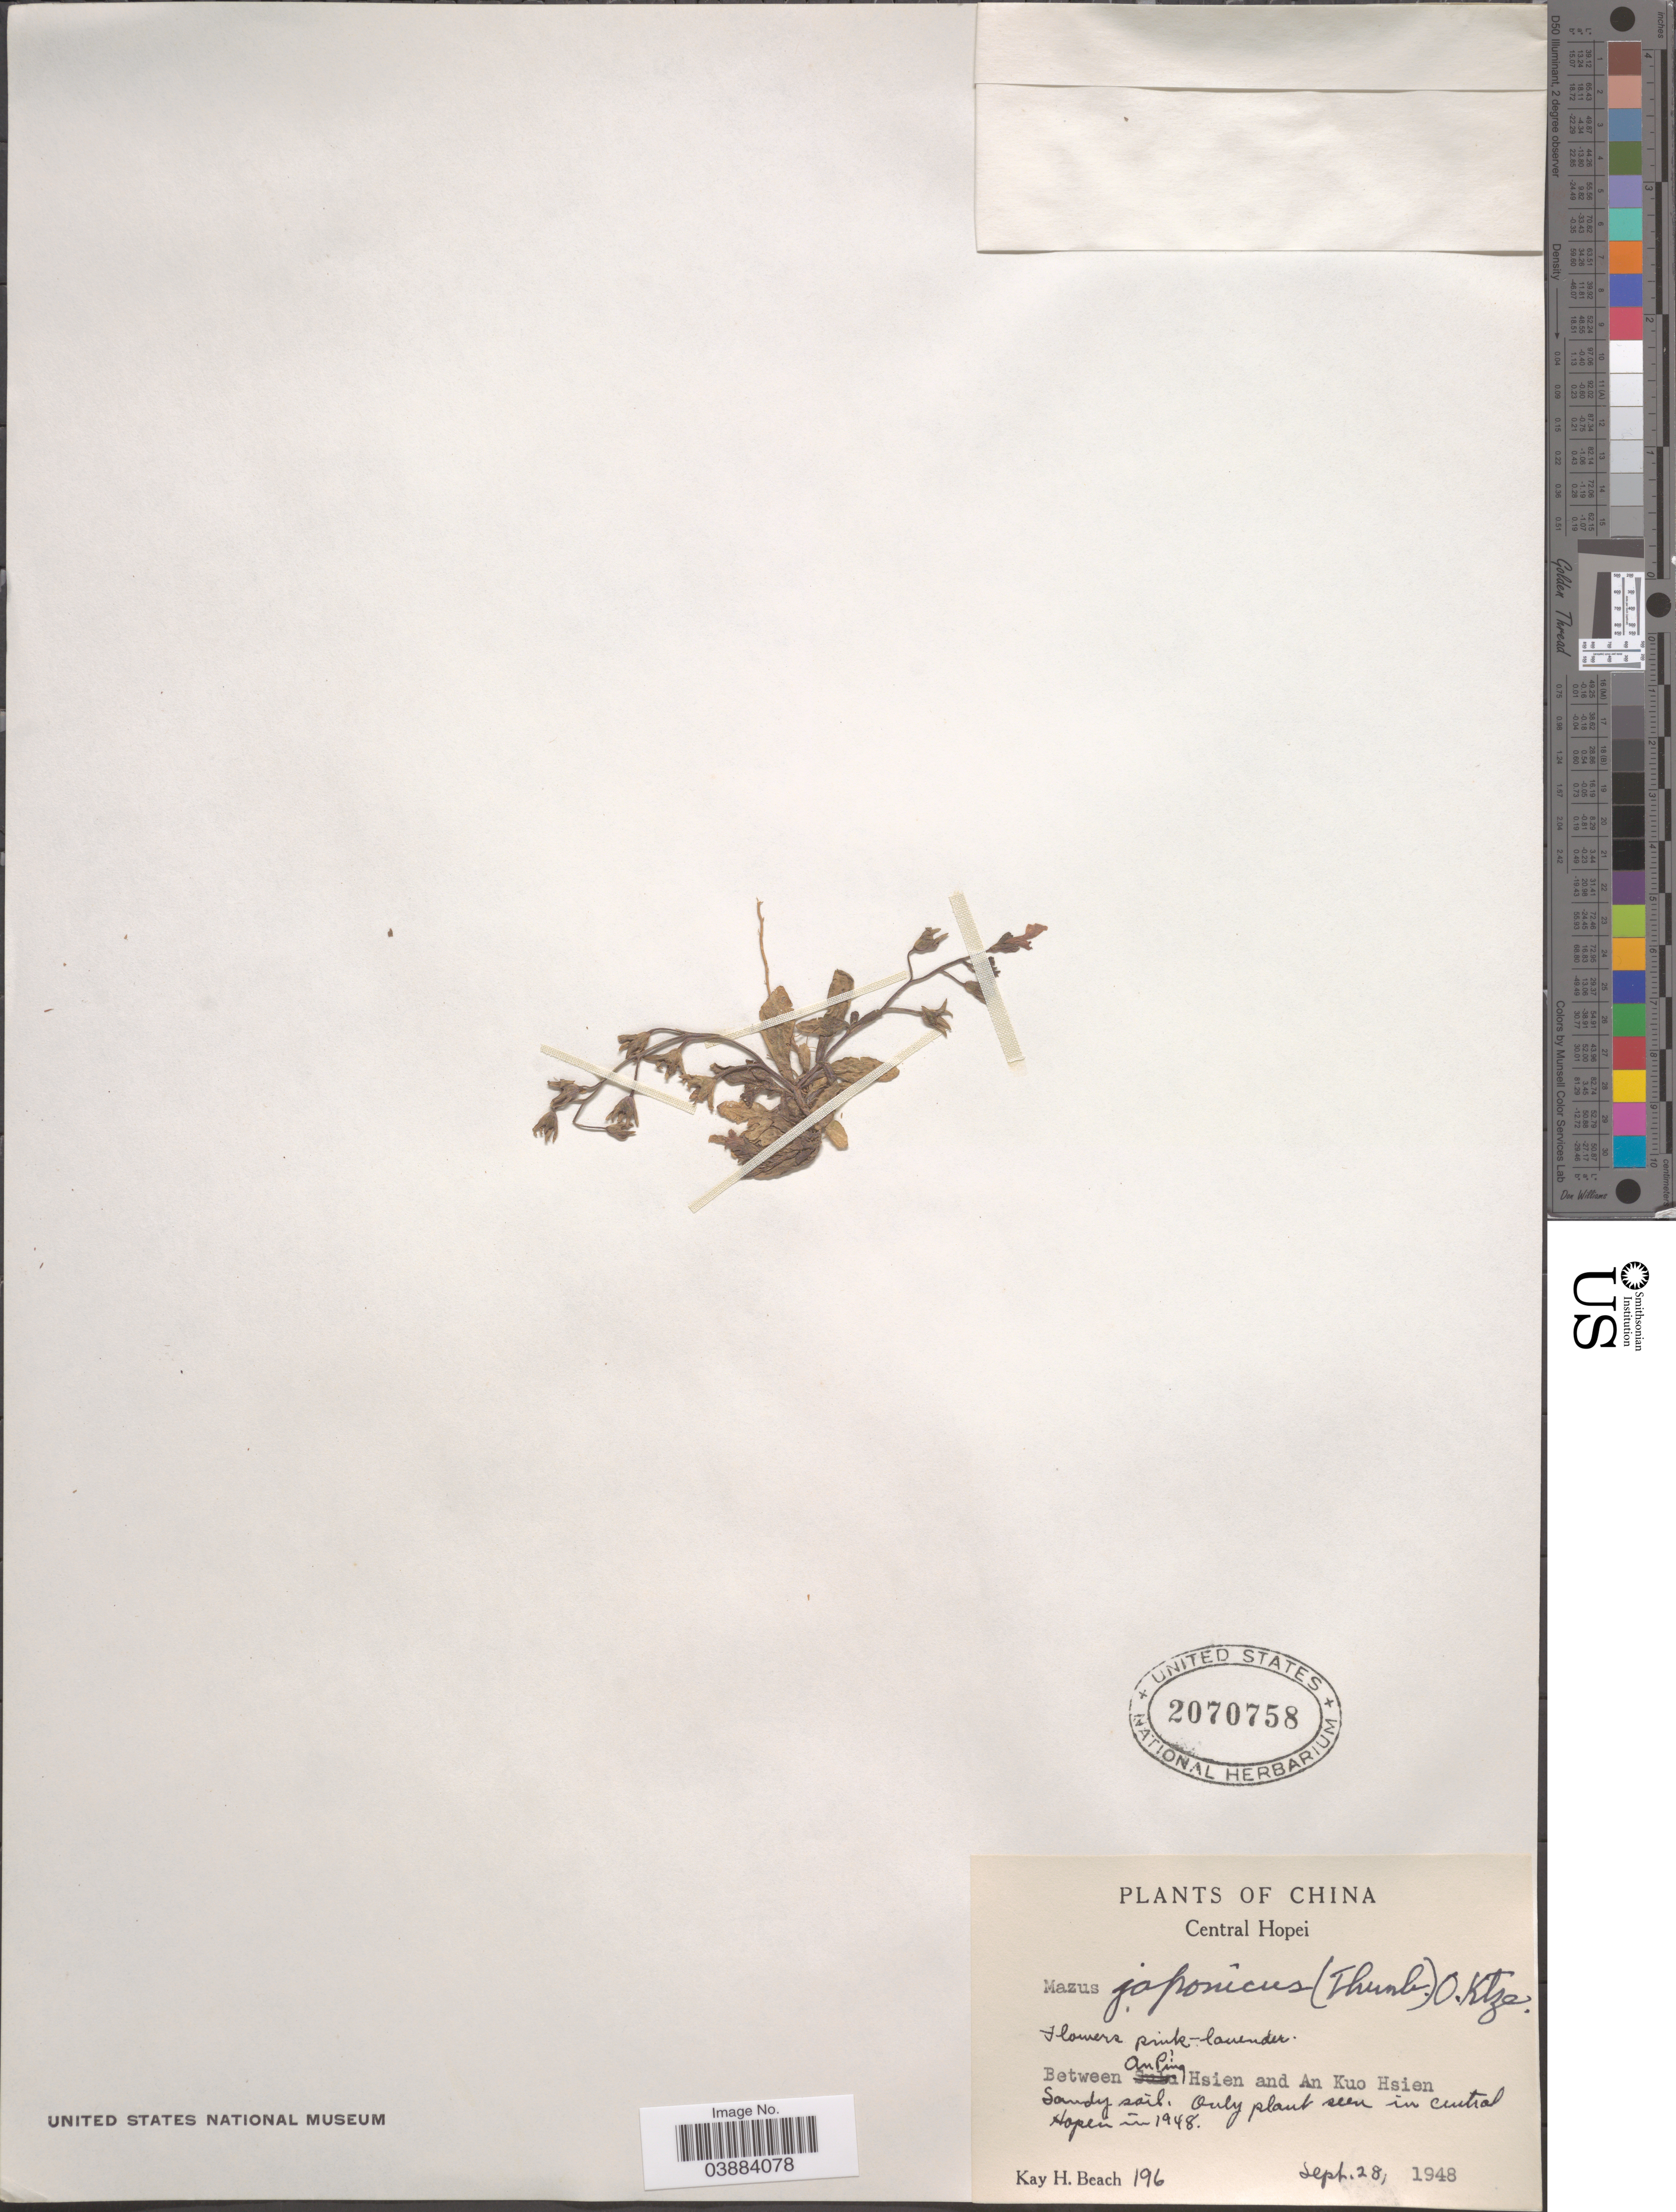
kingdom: Plantae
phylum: Tracheophyta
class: Magnoliopsida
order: Lamiales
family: Mazaceae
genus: Mazus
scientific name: Mazus japonicus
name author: (Thunb.) Kuntze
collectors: K. H. Beach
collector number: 196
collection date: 1948-09-28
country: China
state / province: Hebei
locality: Central Hopei. Between An Ping Hsien and An Kuo Hsien.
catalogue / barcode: US 2070758